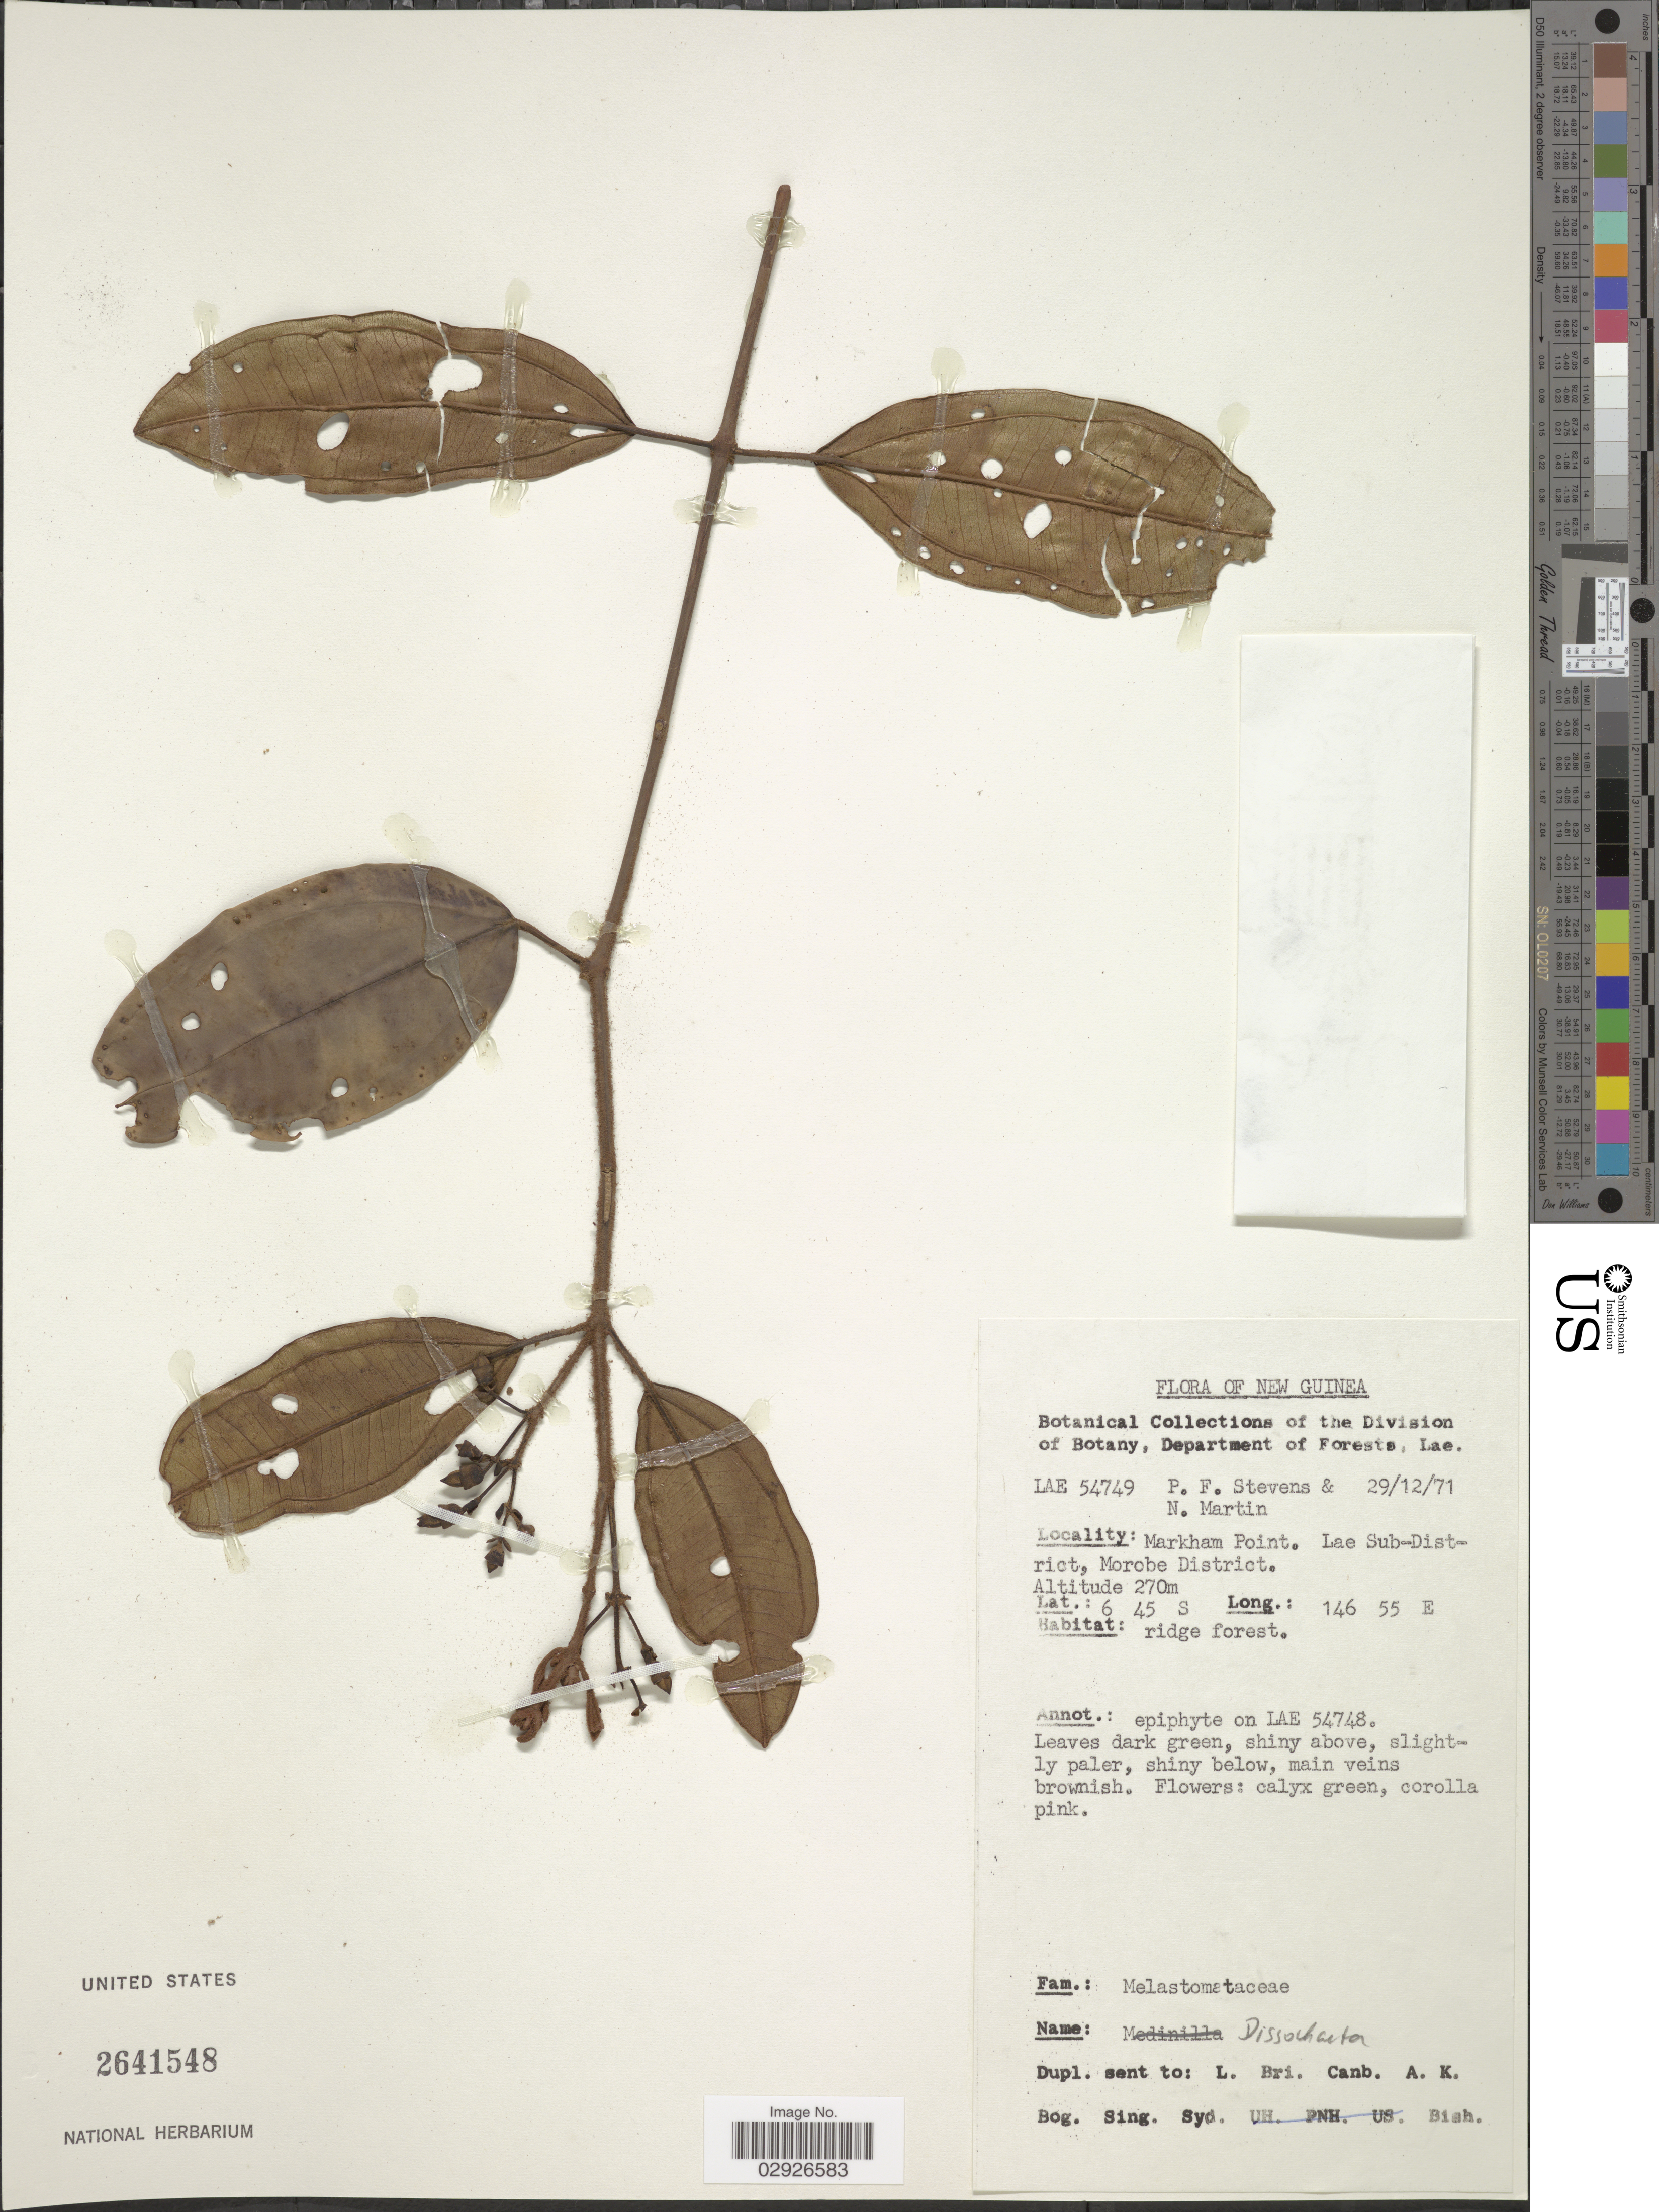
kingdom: Plantae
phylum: Tracheophyta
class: Magnoliopsida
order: Myrtales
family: Melastomataceae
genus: Dissochaeta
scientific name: Dissochaeta sp.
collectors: P. F. Stevens & N. Martin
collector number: LAE 54749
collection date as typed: Transcribed d/m/y: 29/12/71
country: Papua New Guinea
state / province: Morobe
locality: Markham Point. Lae Sub-District, Morobe District.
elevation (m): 270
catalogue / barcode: US 2641548